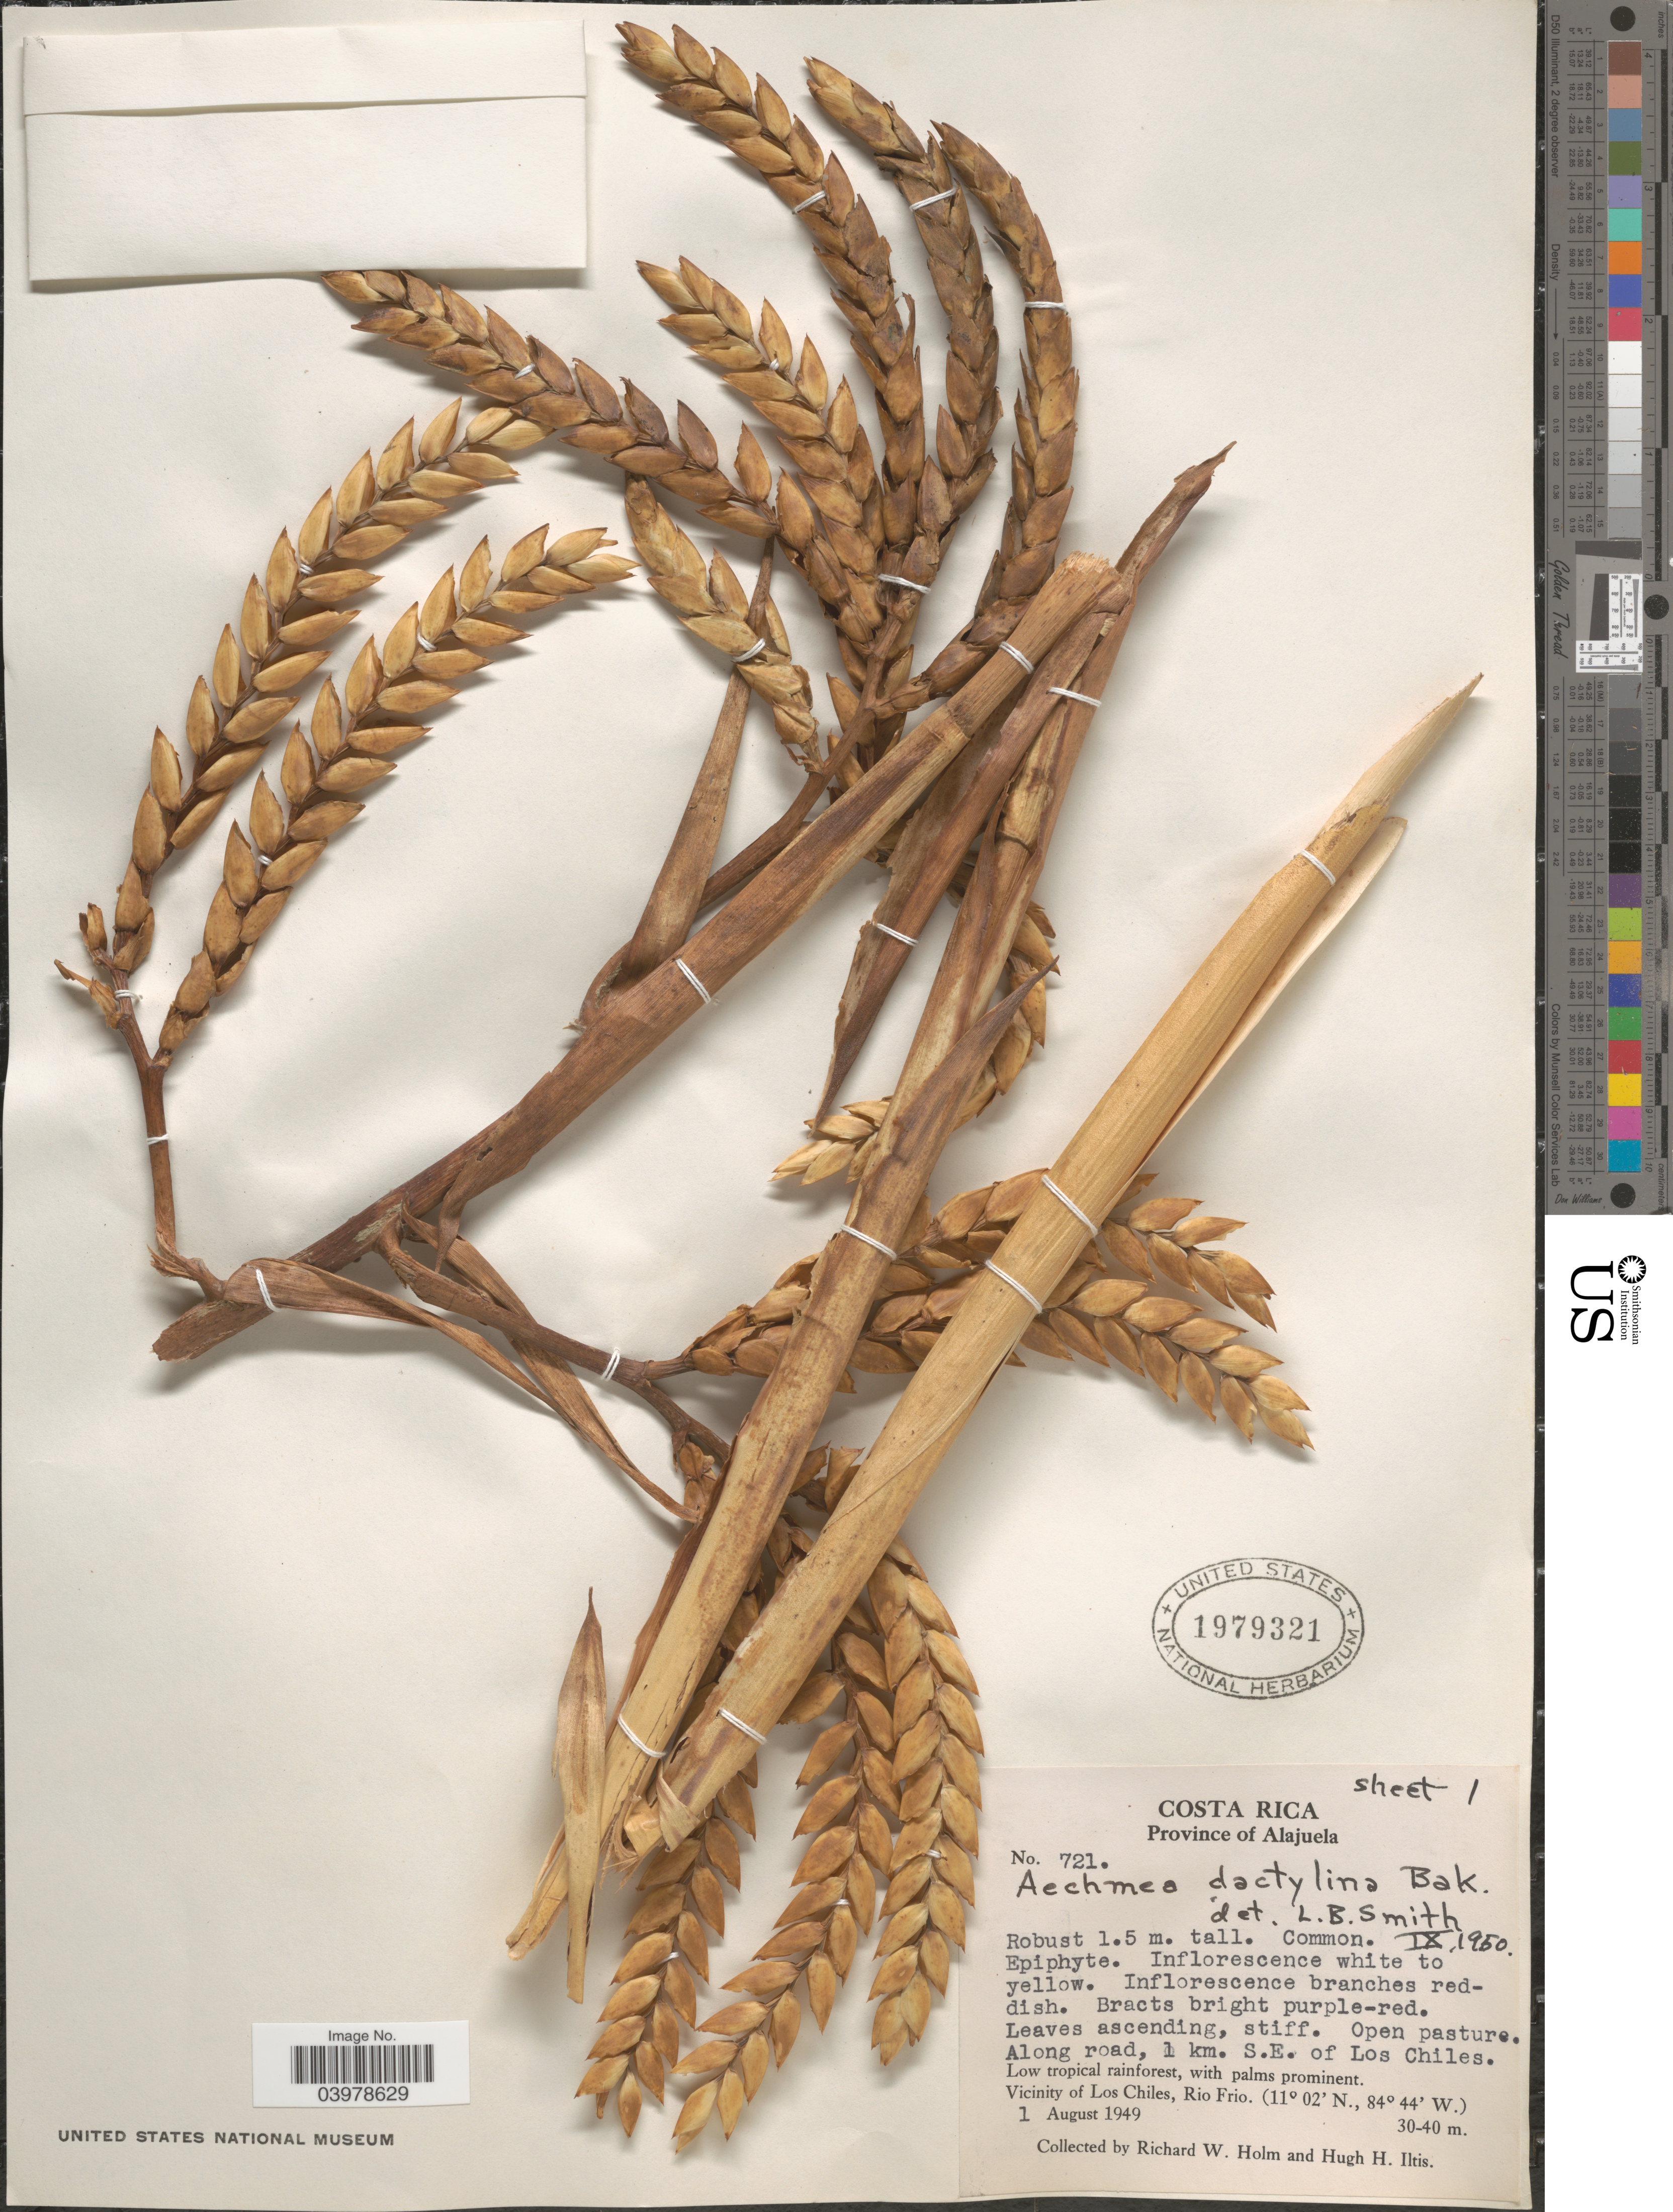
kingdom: Plantae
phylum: Tracheophyta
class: Liliopsida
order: Poales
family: Bromeliaceae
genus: Aechmea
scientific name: Aechmea dactylina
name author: Baker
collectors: R. W. Holm & H. H. Iltis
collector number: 721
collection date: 1949-08-01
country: Costa Rica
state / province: Alajuela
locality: Along road, 1 km. S.E. of Los Chiles. Vicinity of Los Chiles, Rio Frio.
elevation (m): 30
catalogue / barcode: US 1979321